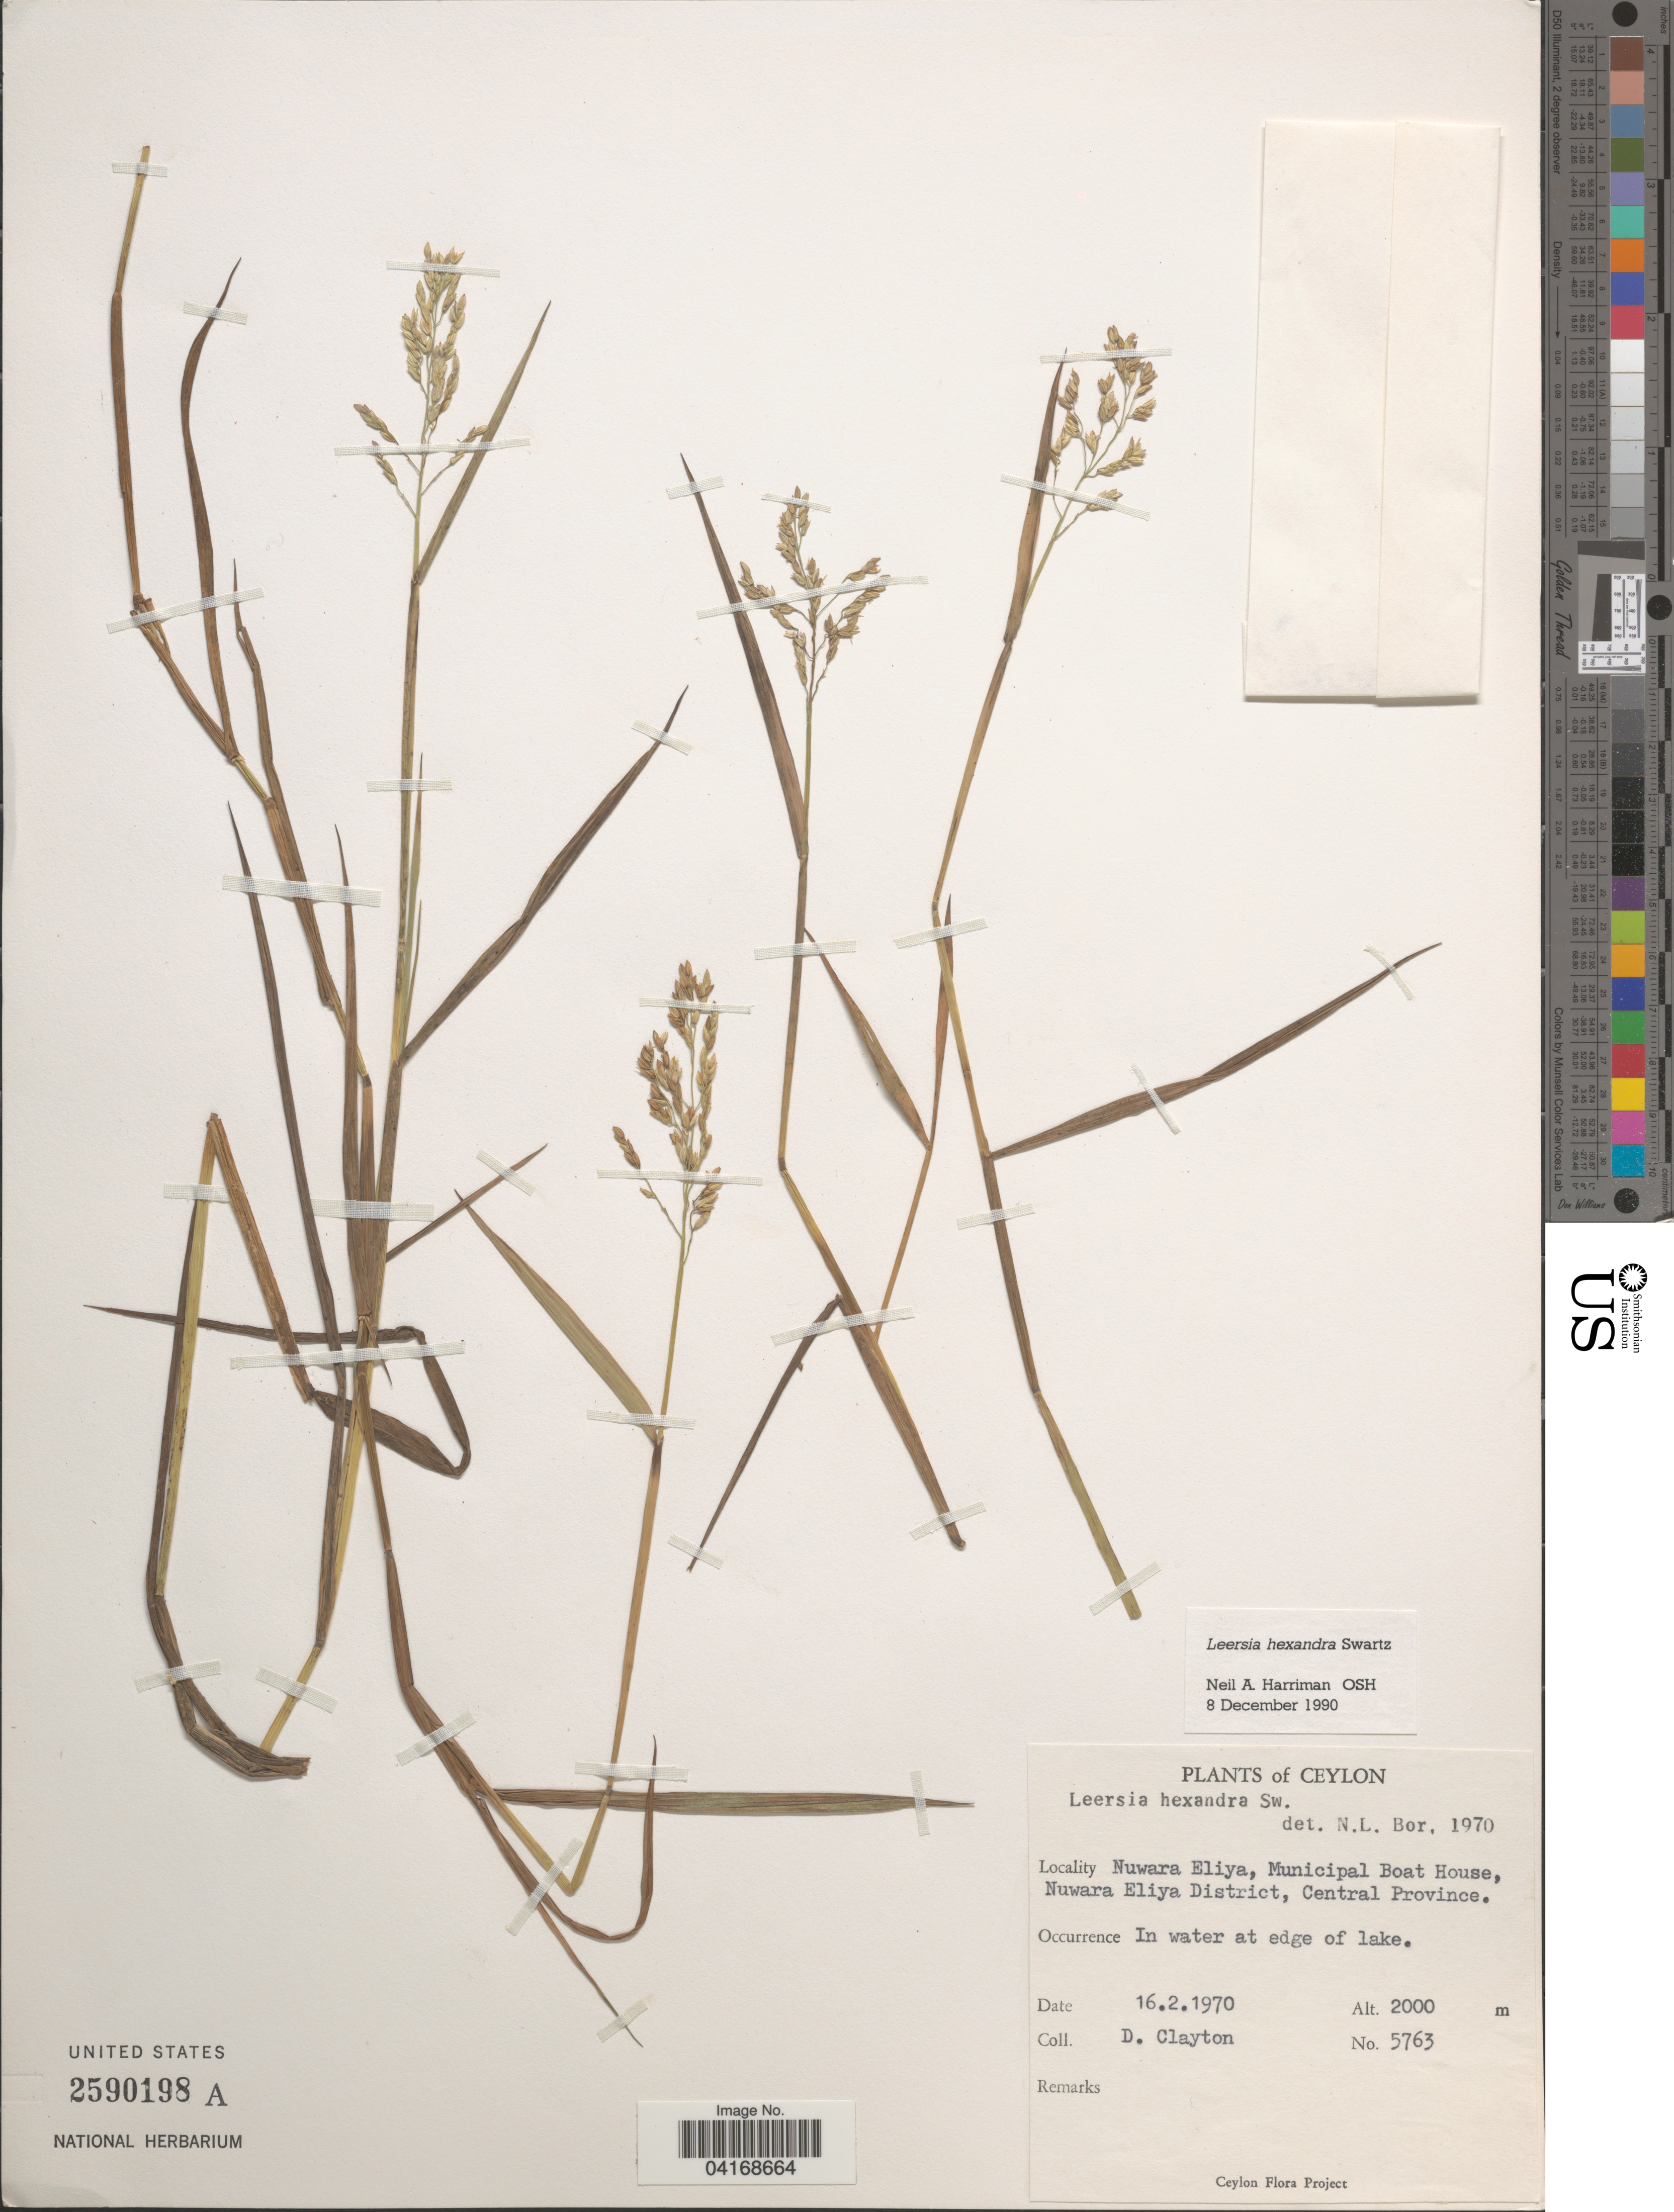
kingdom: Plantae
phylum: Tracheophyta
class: Liliopsida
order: Poales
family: Poaceae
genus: Leersia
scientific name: Leersia hexandra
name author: Sw.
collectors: D. Clayton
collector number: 5763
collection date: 1970-02-16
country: Sri Lanka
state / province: Central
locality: Ceylon. Nuwara Eliya, Municipal Boat House, Nuwara Eliya District.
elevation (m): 2000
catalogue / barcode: US 2590198A